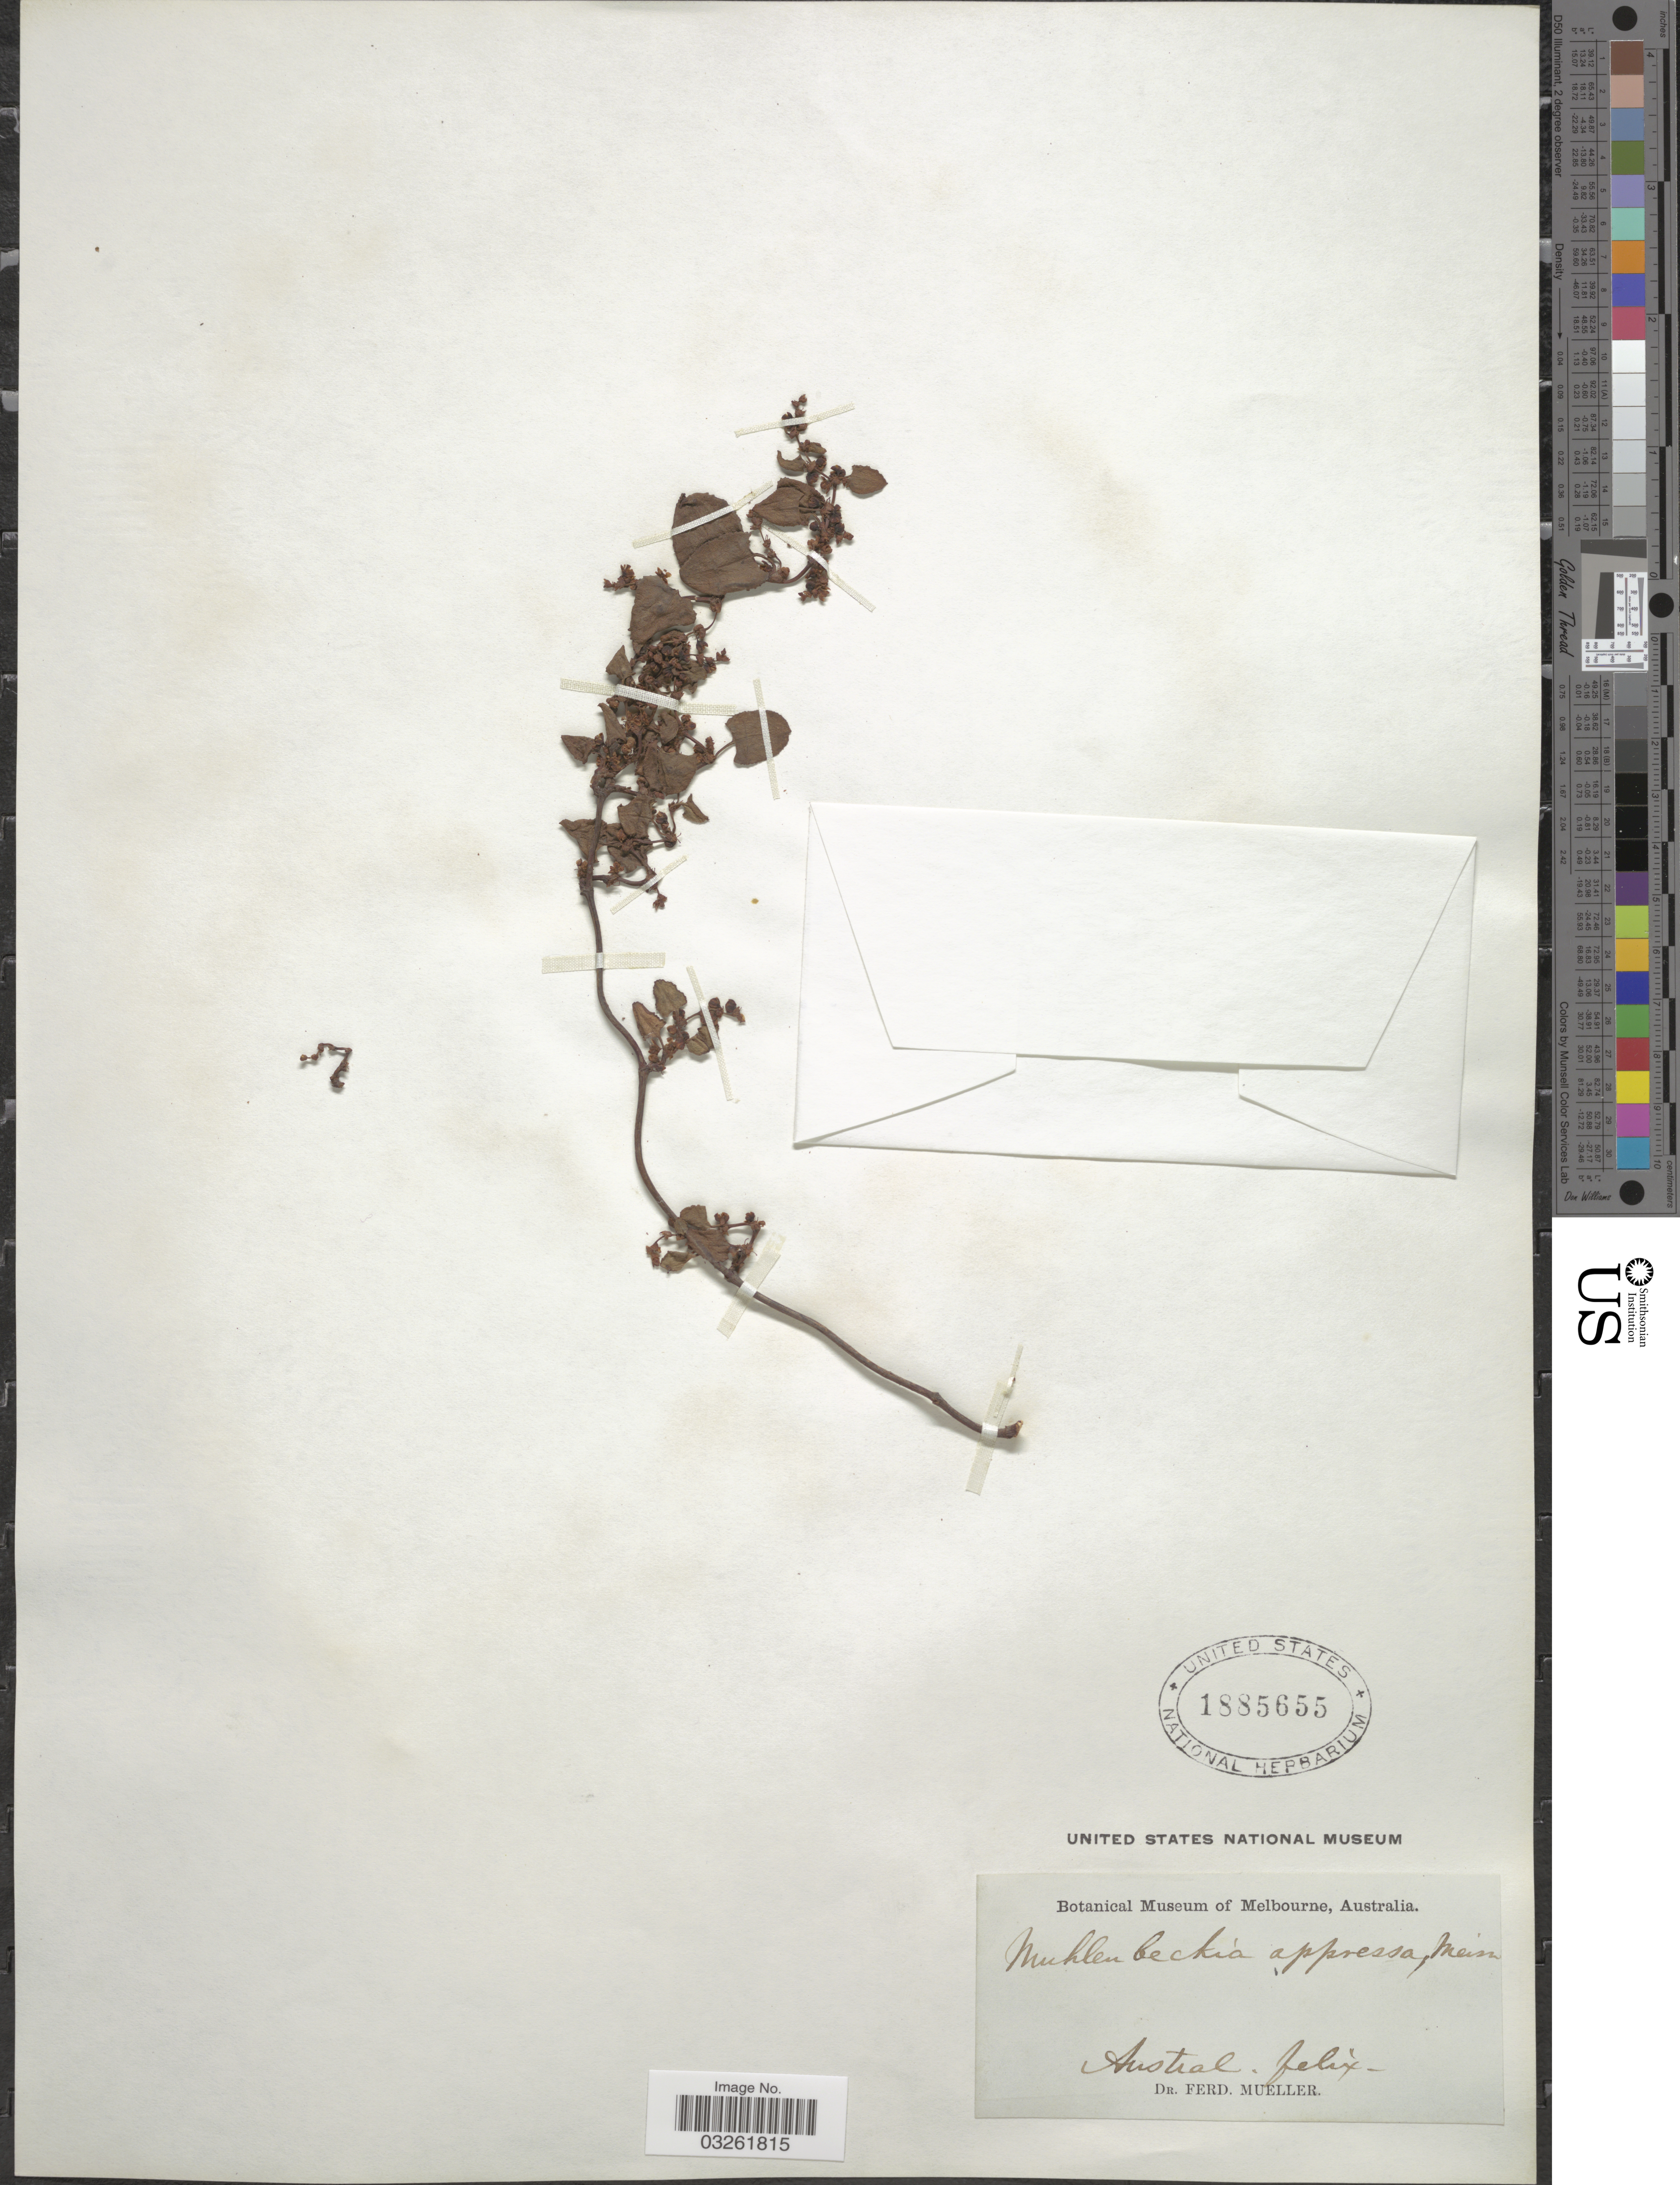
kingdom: Plantae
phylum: Tracheophyta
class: Magnoliopsida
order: Caryophyllales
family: Polygonaceae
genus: Muehlenbeckia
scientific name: Muehlenbeckia adpressa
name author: Meisn.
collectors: F. Mueller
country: Australia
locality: Austral. felix.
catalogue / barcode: US 1885655